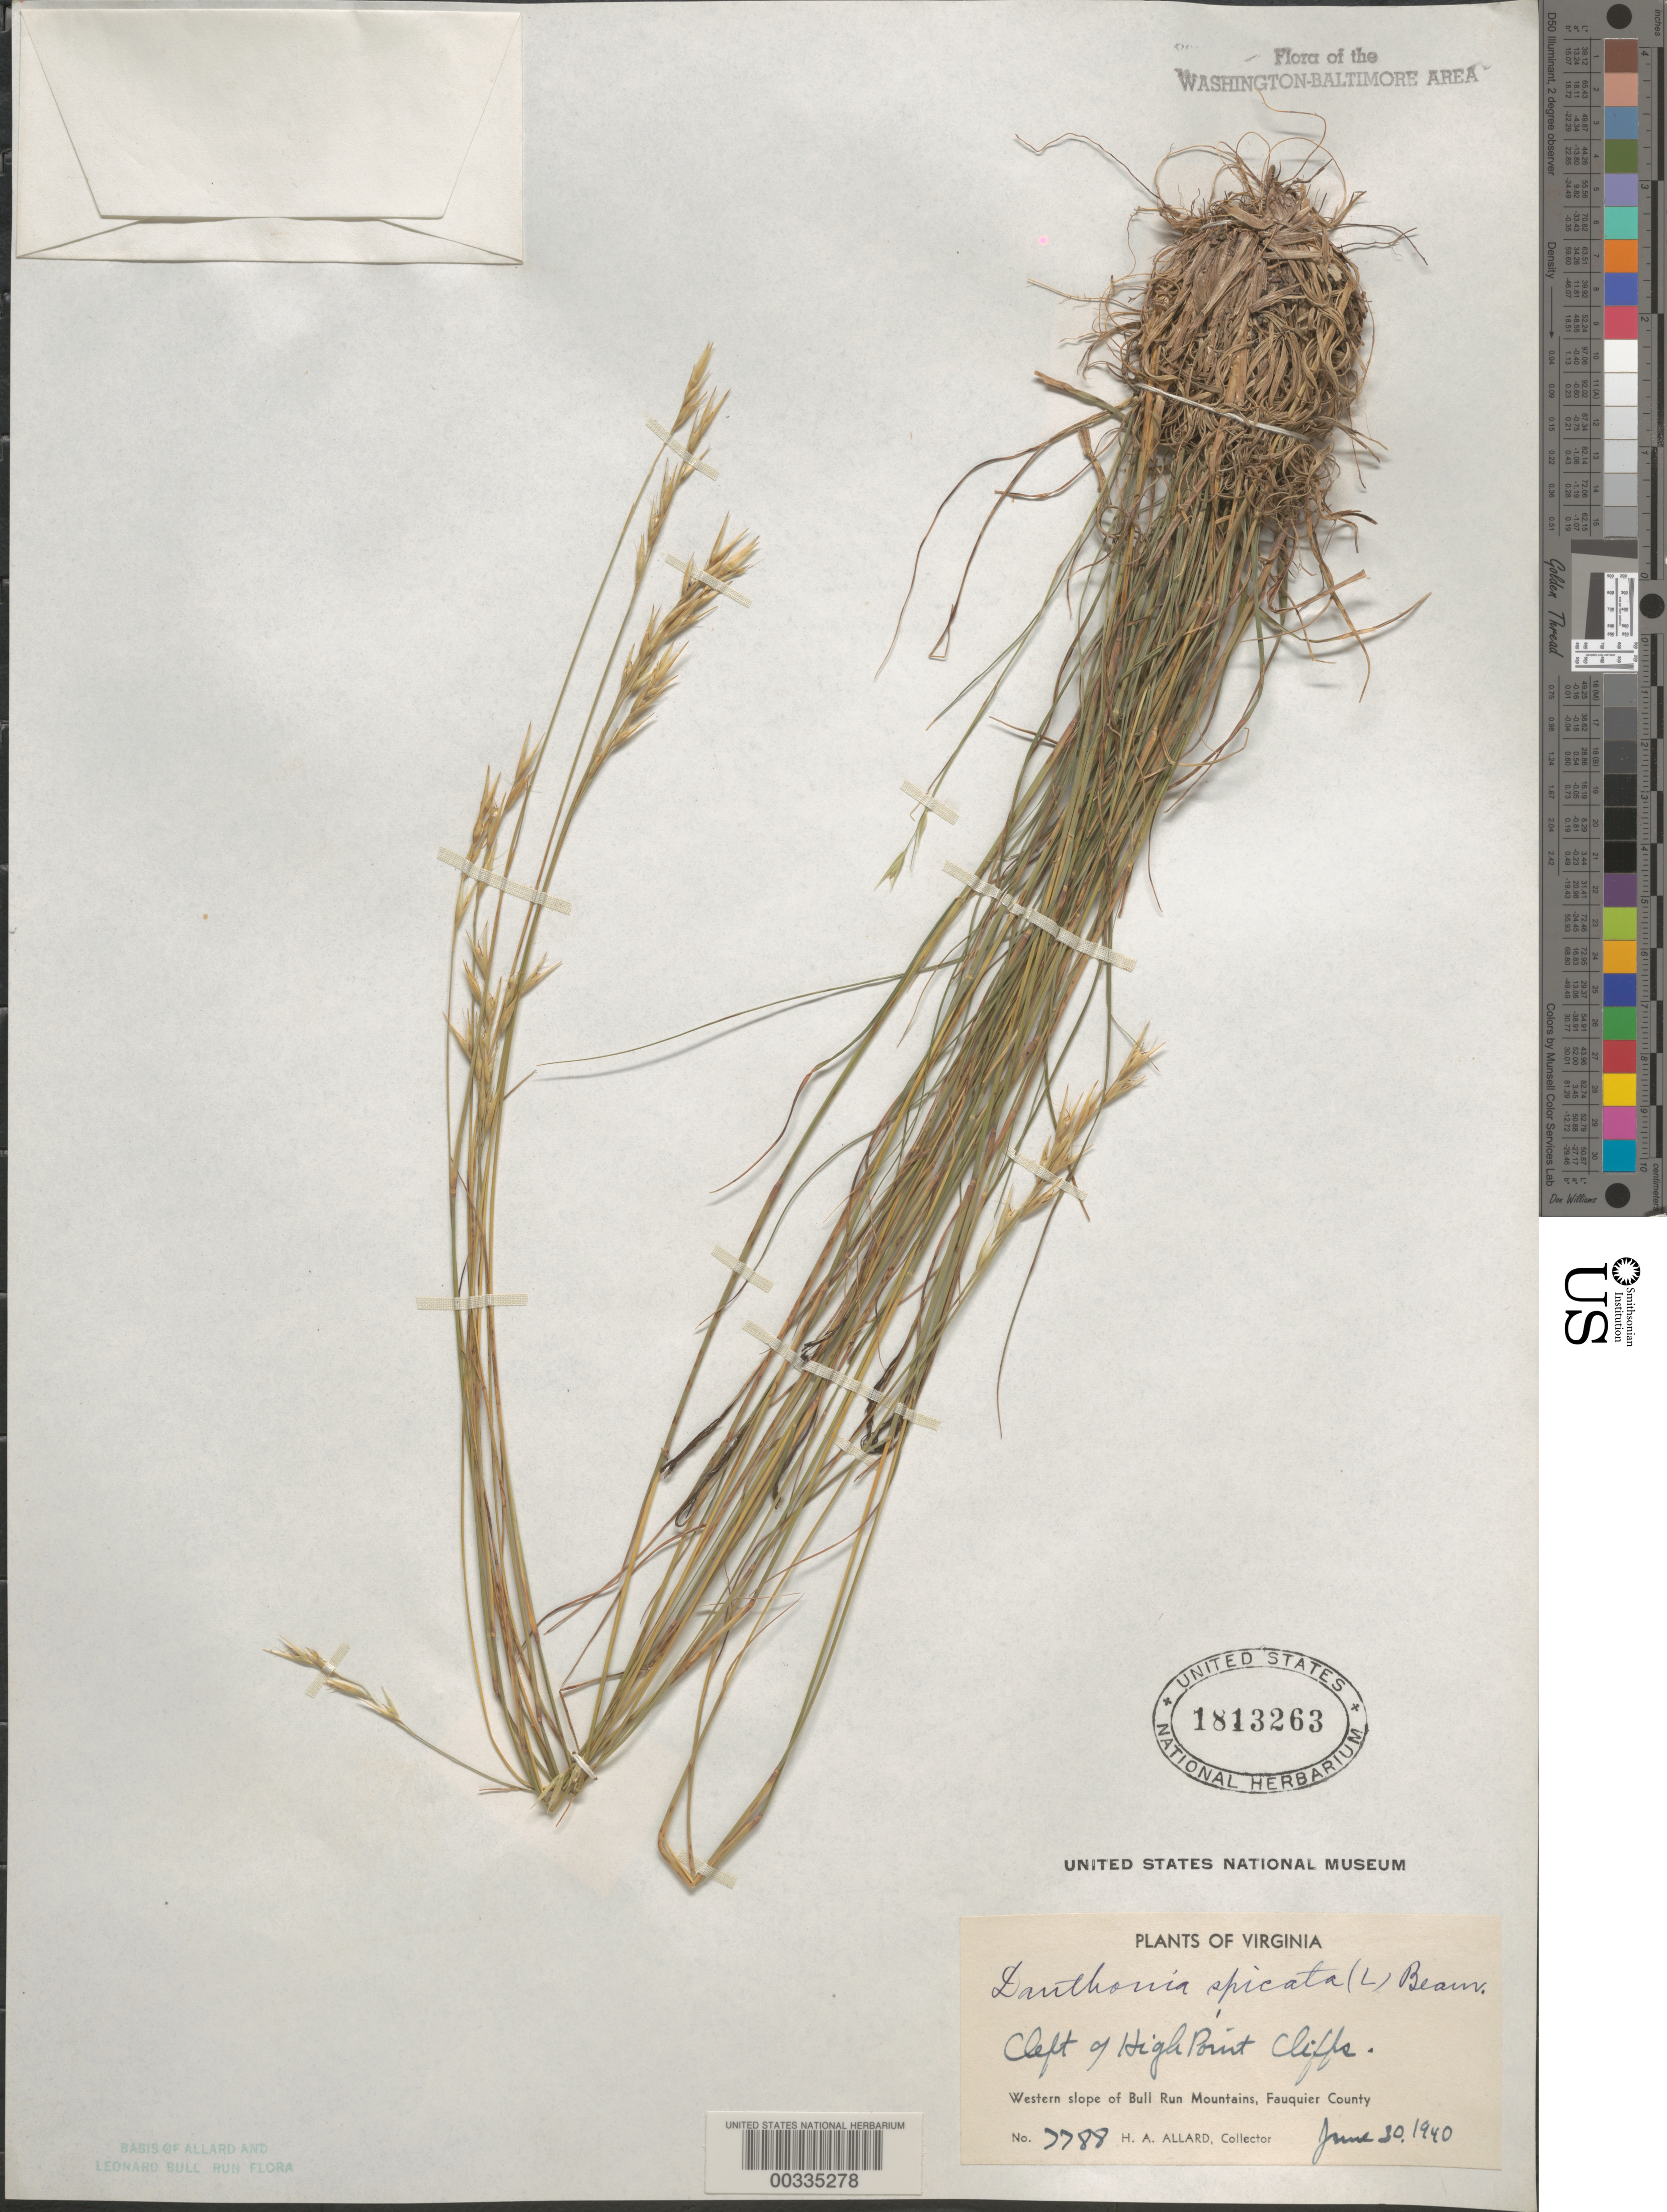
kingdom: Plantae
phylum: Tracheophyta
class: Liliopsida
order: Poales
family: Poaceae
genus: Danthonia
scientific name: Danthonia spicata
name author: (L.) P. Beauv. ex Roem. & Schult.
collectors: H. A. Allard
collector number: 7788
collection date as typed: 30 Jun 1940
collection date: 1940-06-30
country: United States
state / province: Virginia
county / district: Fauquier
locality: High Point Cliffs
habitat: Cliffs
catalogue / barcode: US 1813263